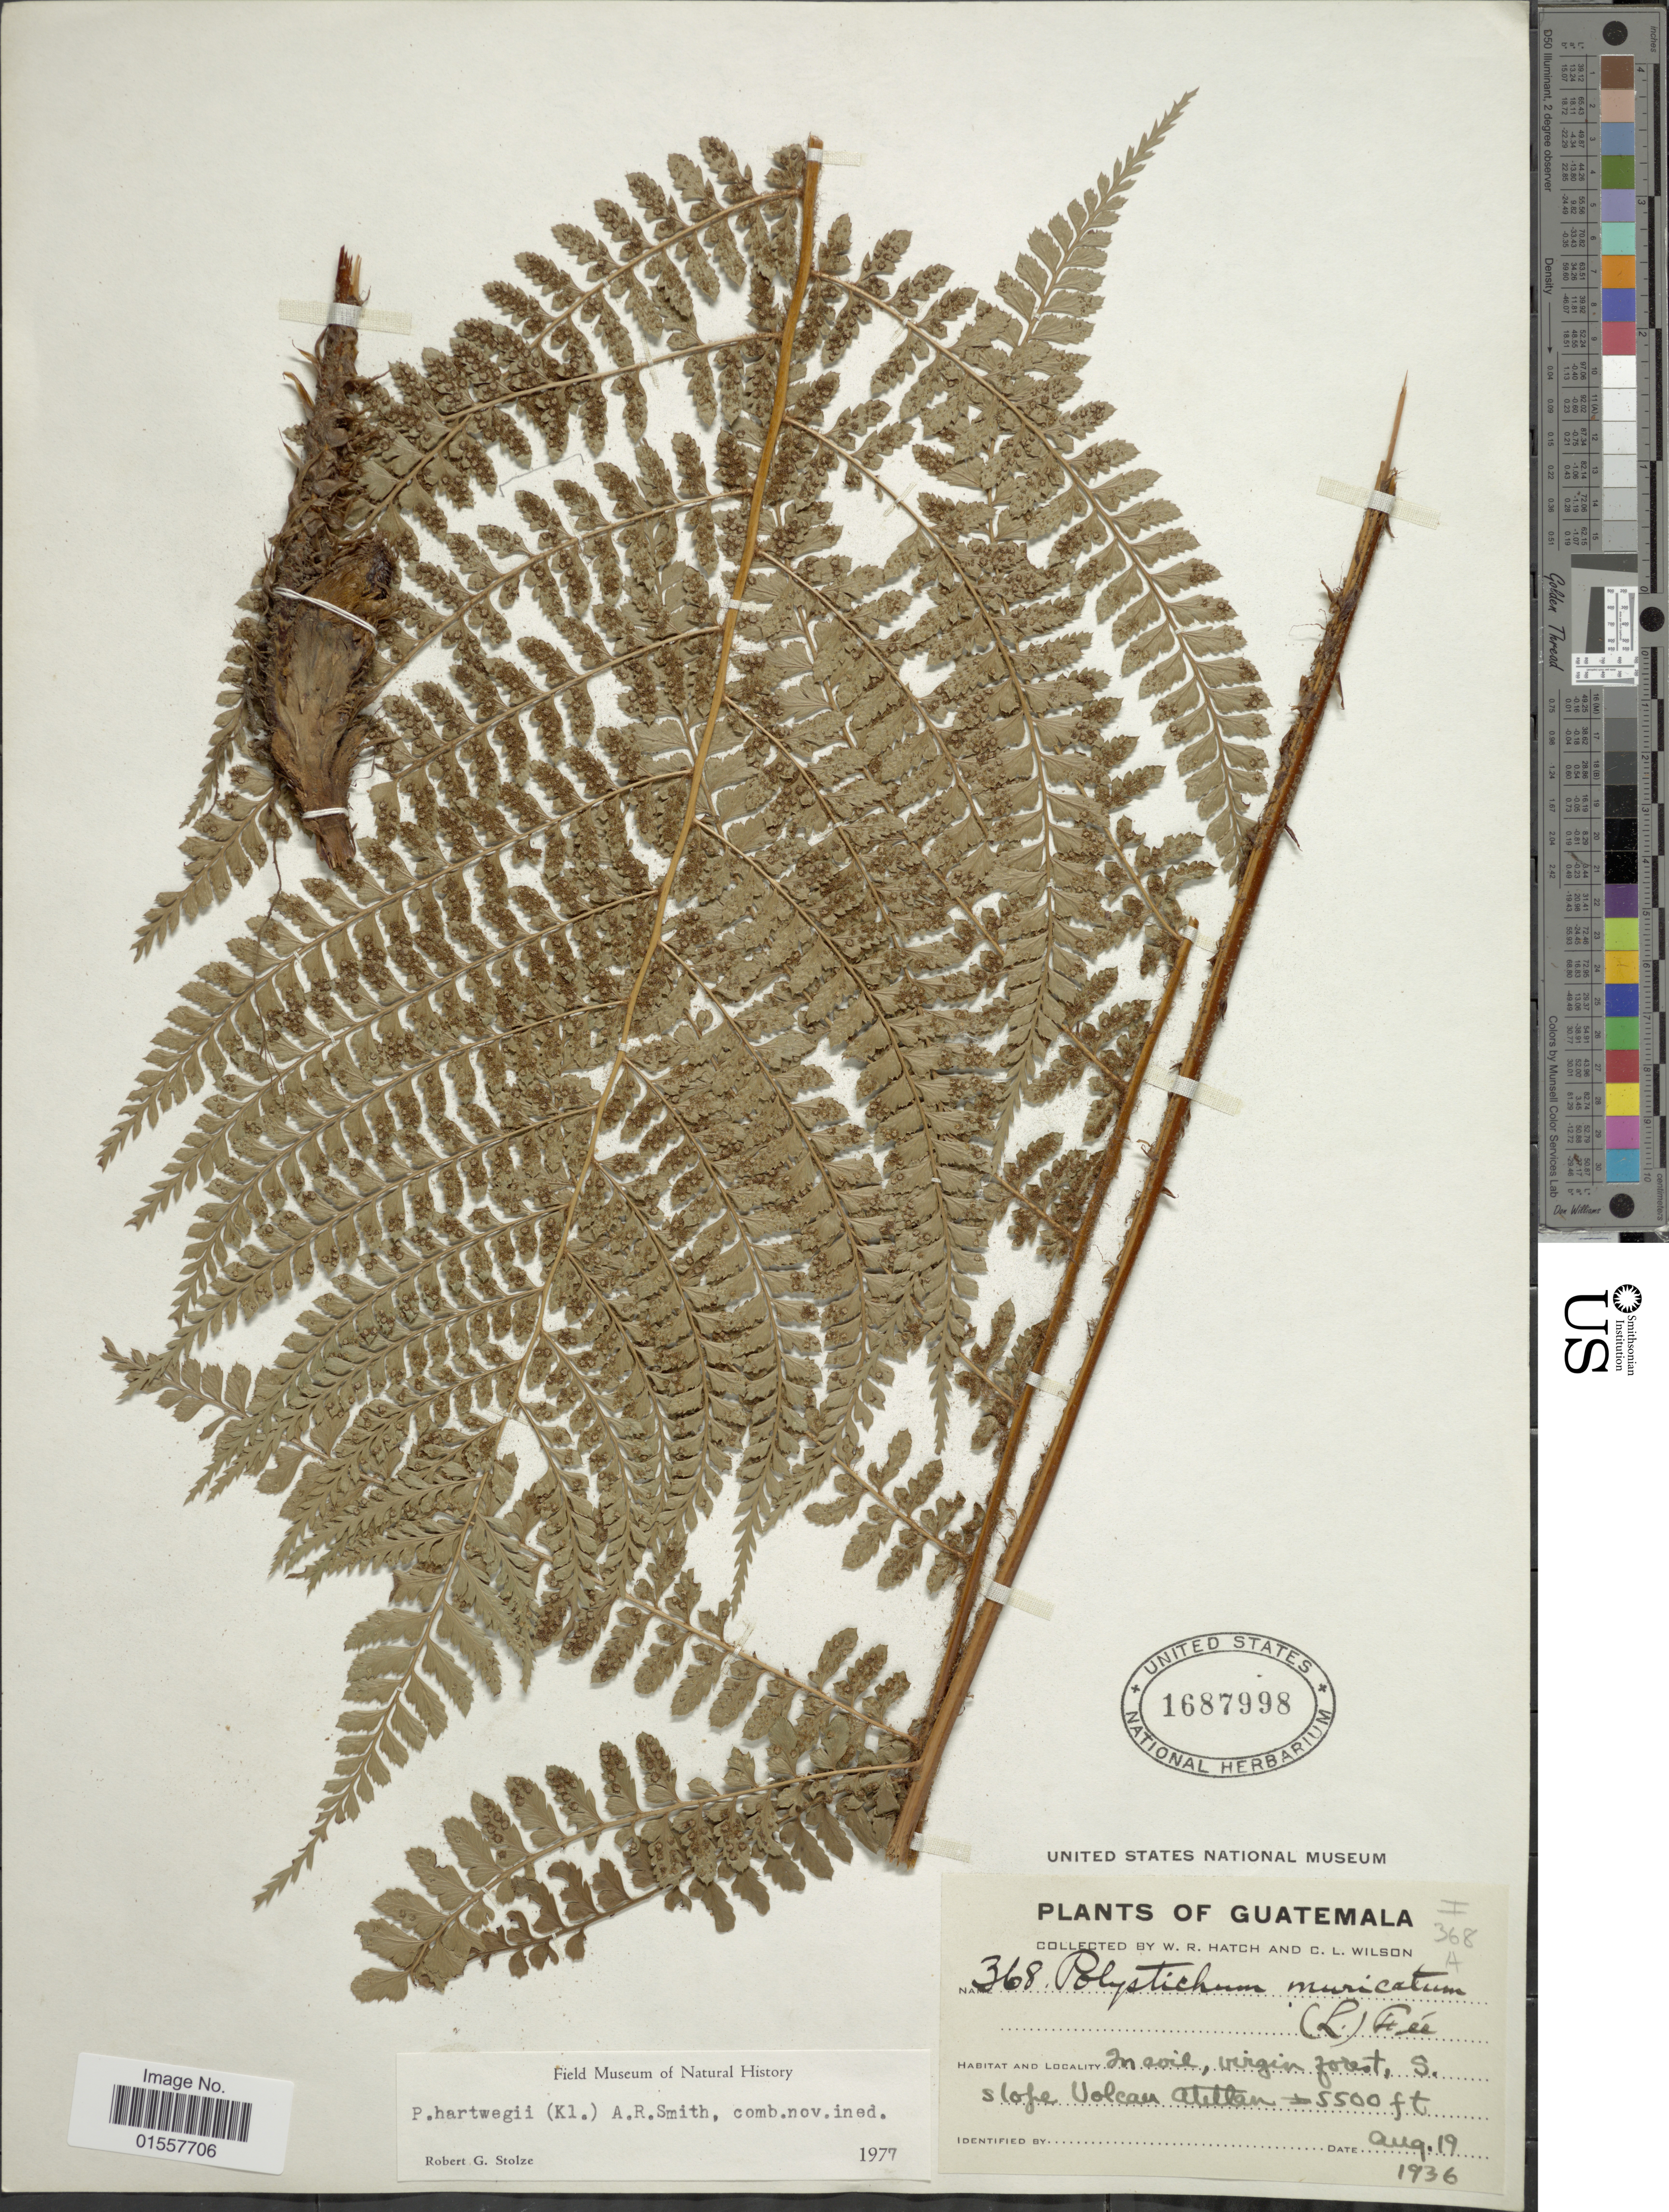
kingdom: Plantae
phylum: Tracheophyta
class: Polypodiopsida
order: Polypodiales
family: Dryopteridaceae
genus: Polystichum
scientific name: Polystichum hartwegii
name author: (Klotzsch) Hieron.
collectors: W. Hatch & C. L. Wilson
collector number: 368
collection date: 1936-08-19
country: Guatemala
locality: In evil, virgin forest, S. slope Volcan Atitlan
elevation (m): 1676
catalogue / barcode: US 1687998